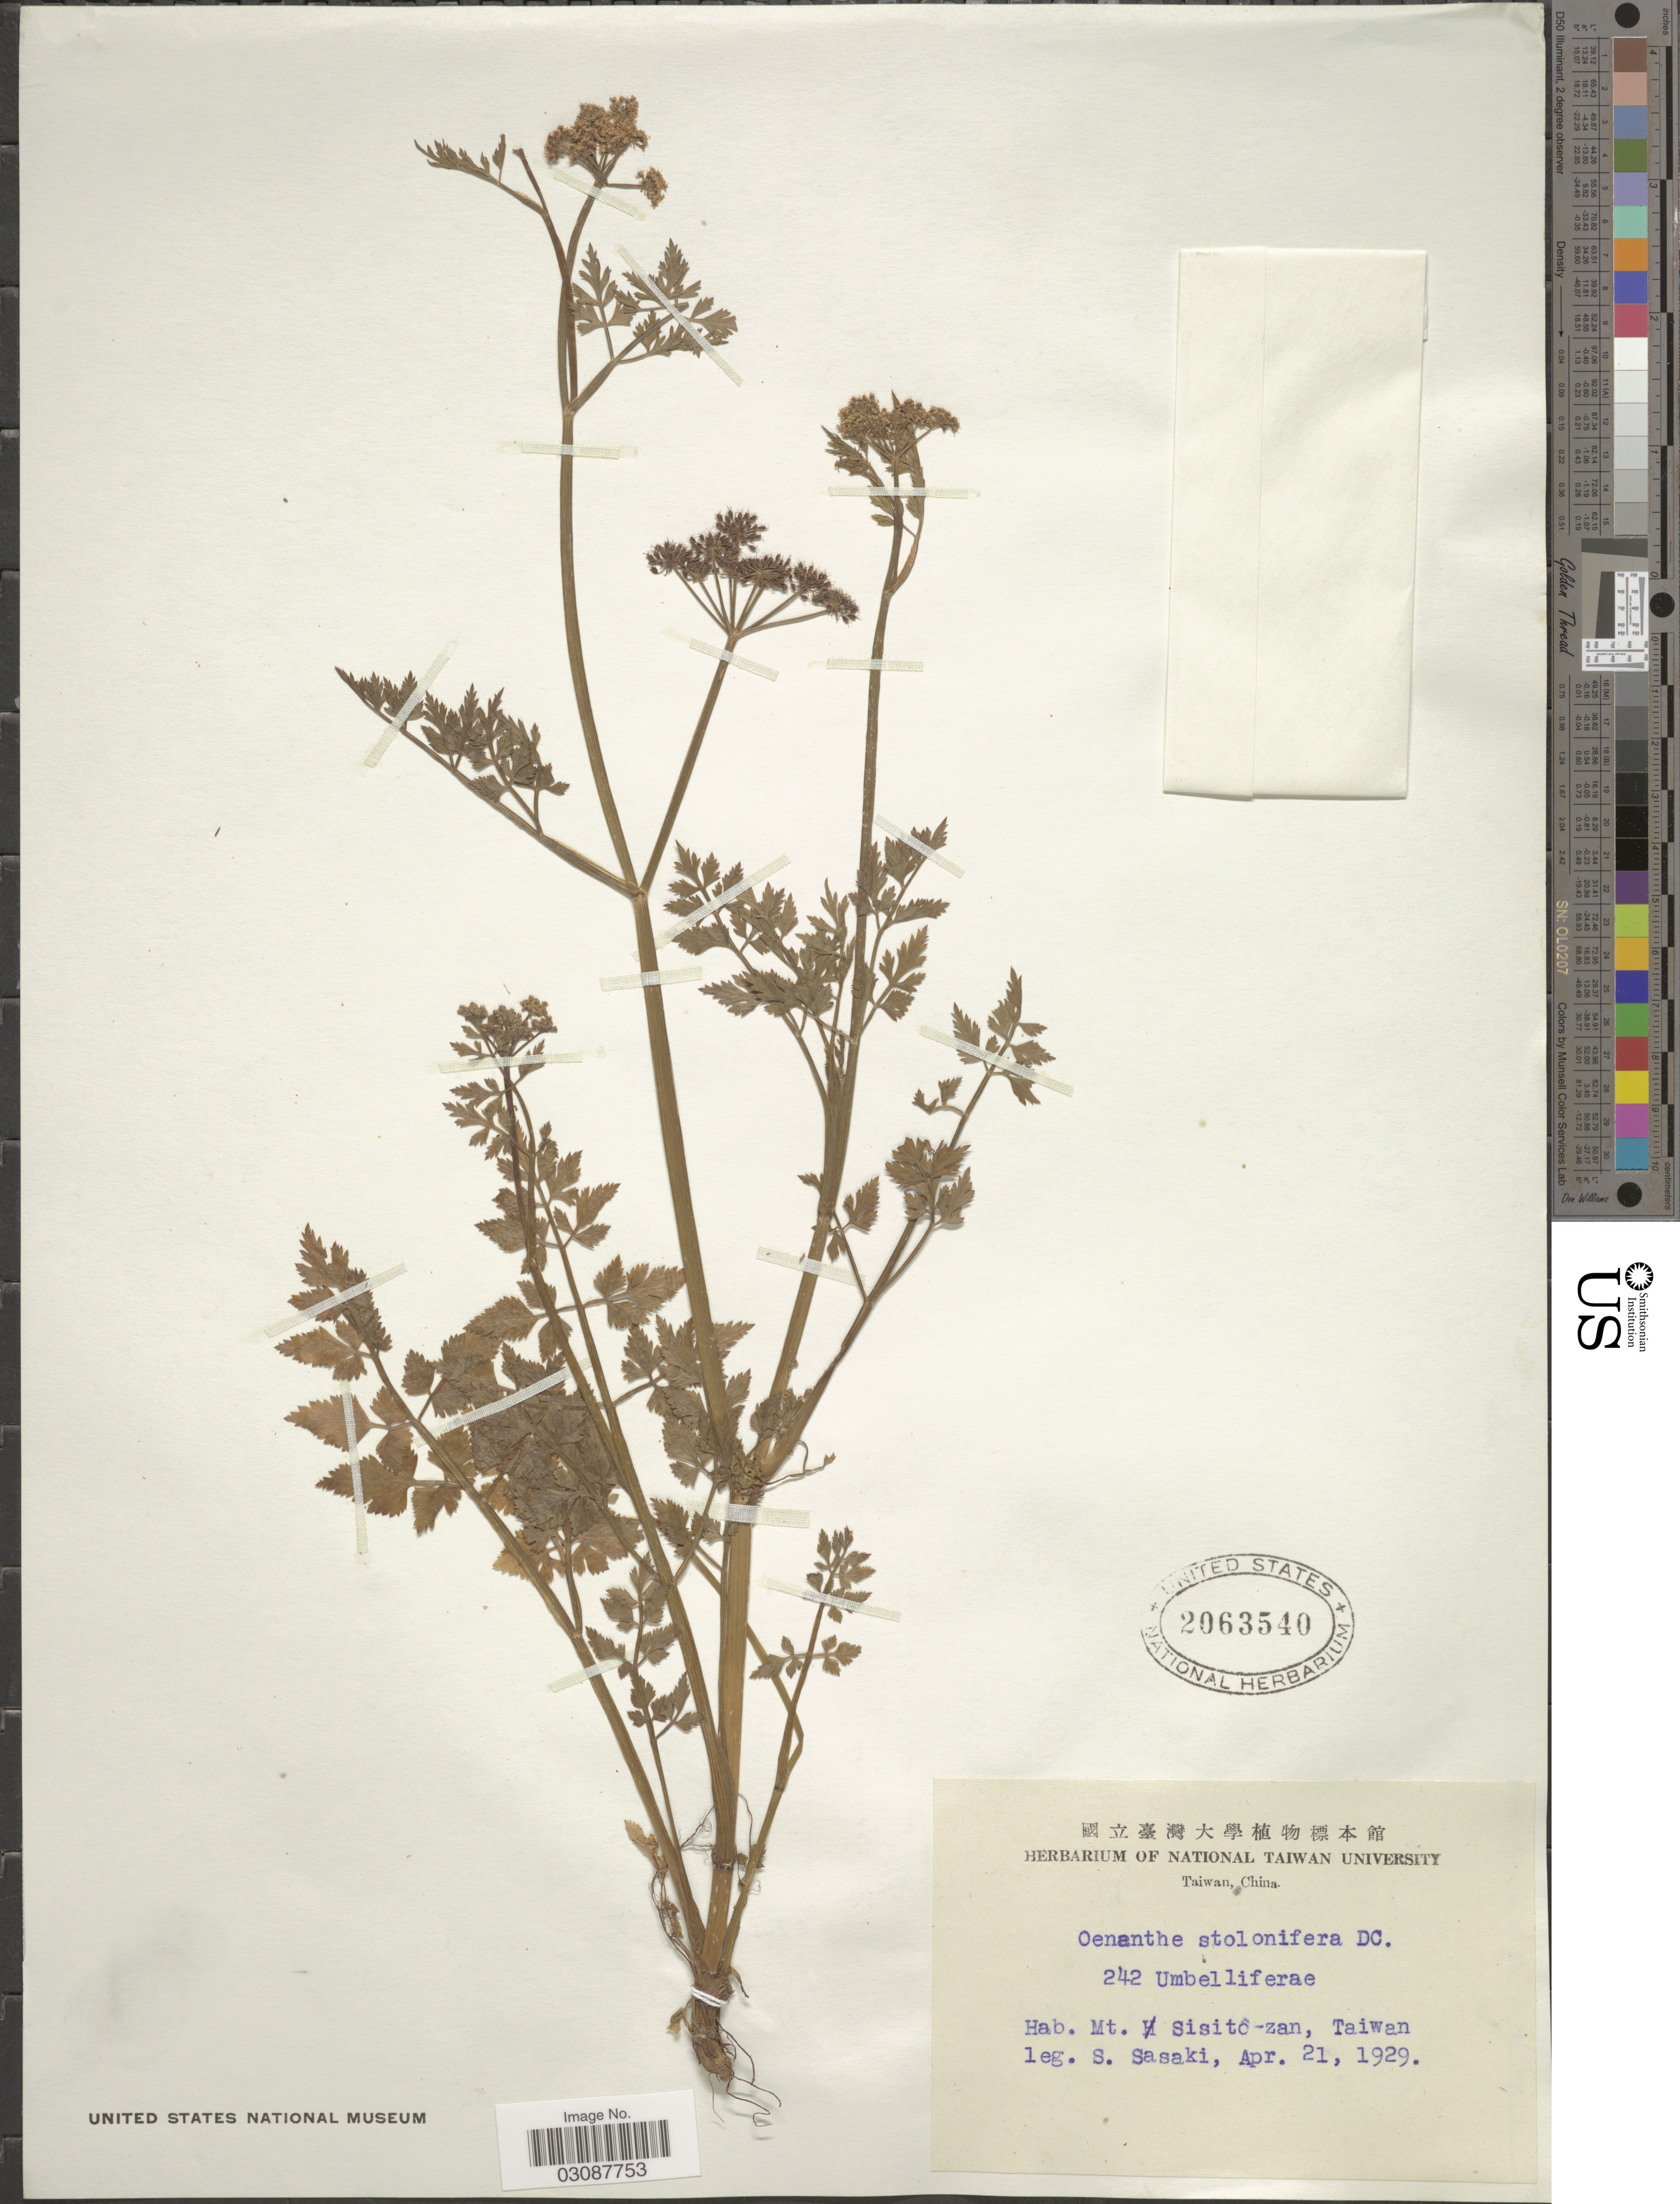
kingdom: Plantae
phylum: Tracheophyta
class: Magnoliopsida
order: Apiales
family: Apiaceae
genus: Oenanthe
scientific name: Oenanthe stolonifera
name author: Wall. ex DC.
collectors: S. Sasaki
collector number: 242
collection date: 1929-04-21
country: Taiwan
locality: Mt. Sisitô-zan, Taiwan.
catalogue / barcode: US 2063540